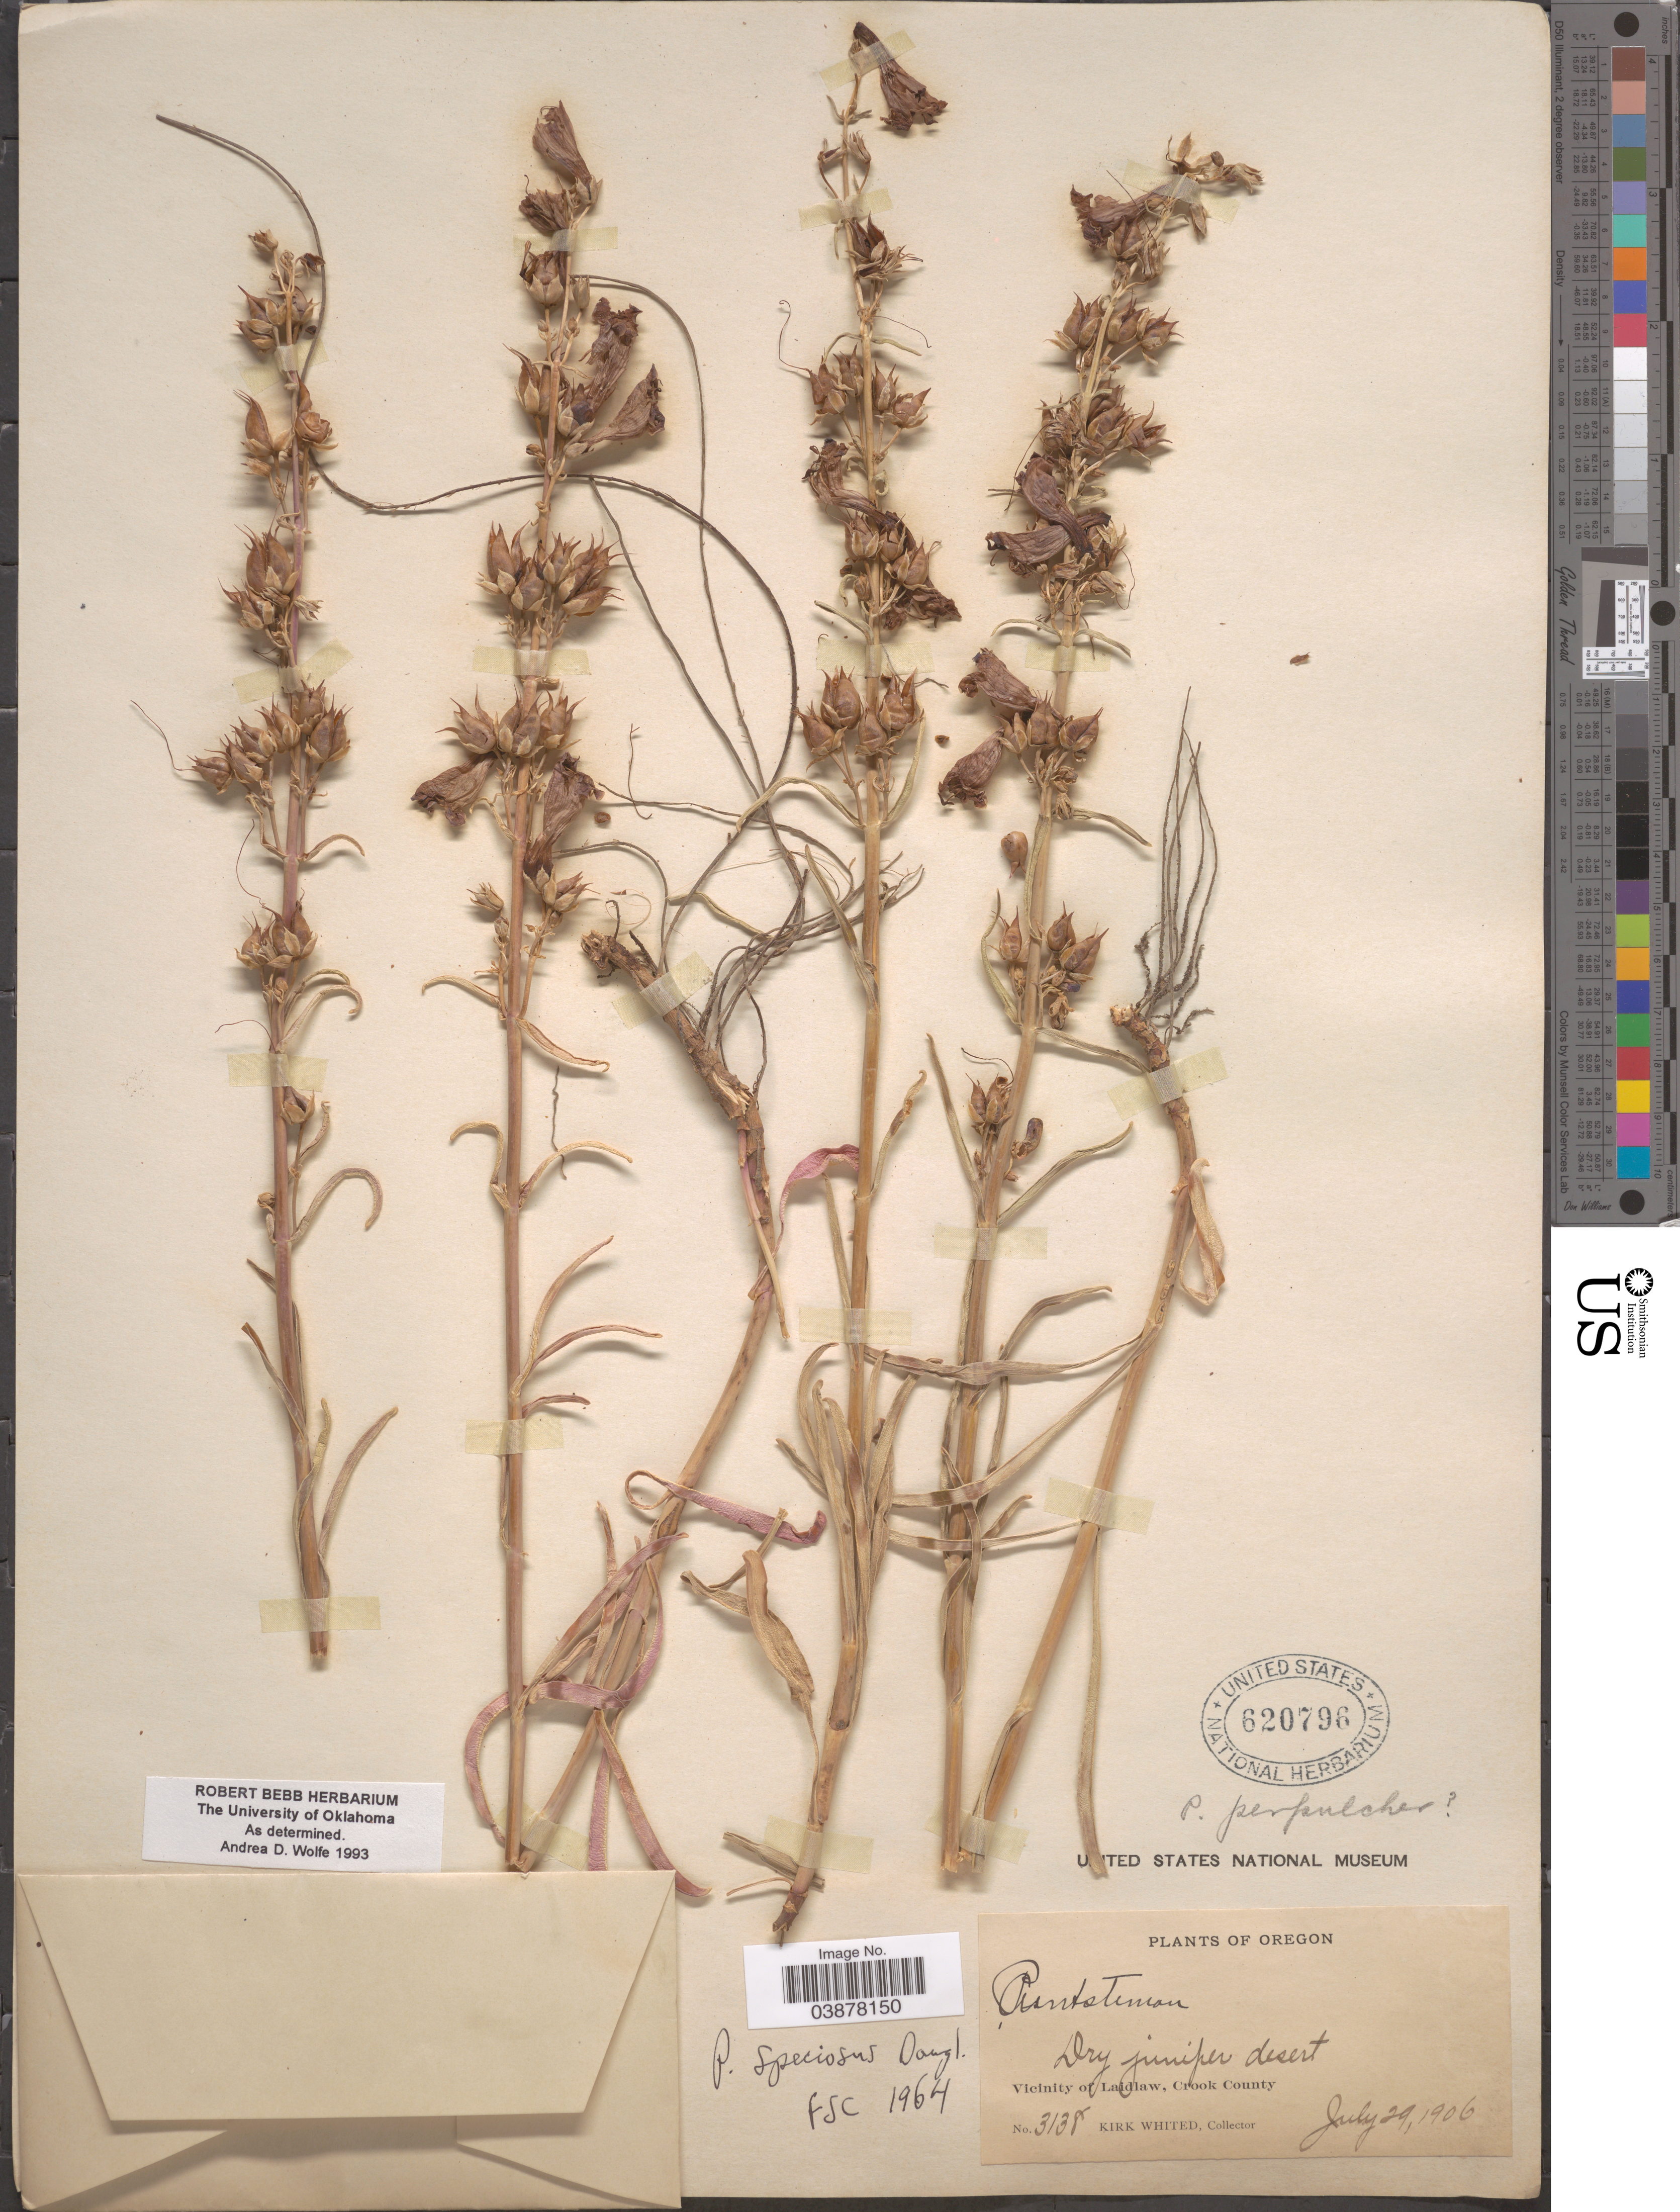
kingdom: Plantae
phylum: Tracheophyta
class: Magnoliopsida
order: Lamiales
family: Plantaginaceae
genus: Penstemon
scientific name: Penstemon speciosus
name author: Douglas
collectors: K. Whited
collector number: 3138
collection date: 1906-07-29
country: United States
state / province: Oregon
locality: Vicinity of Laidlaw, Crook County.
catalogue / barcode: US 620796